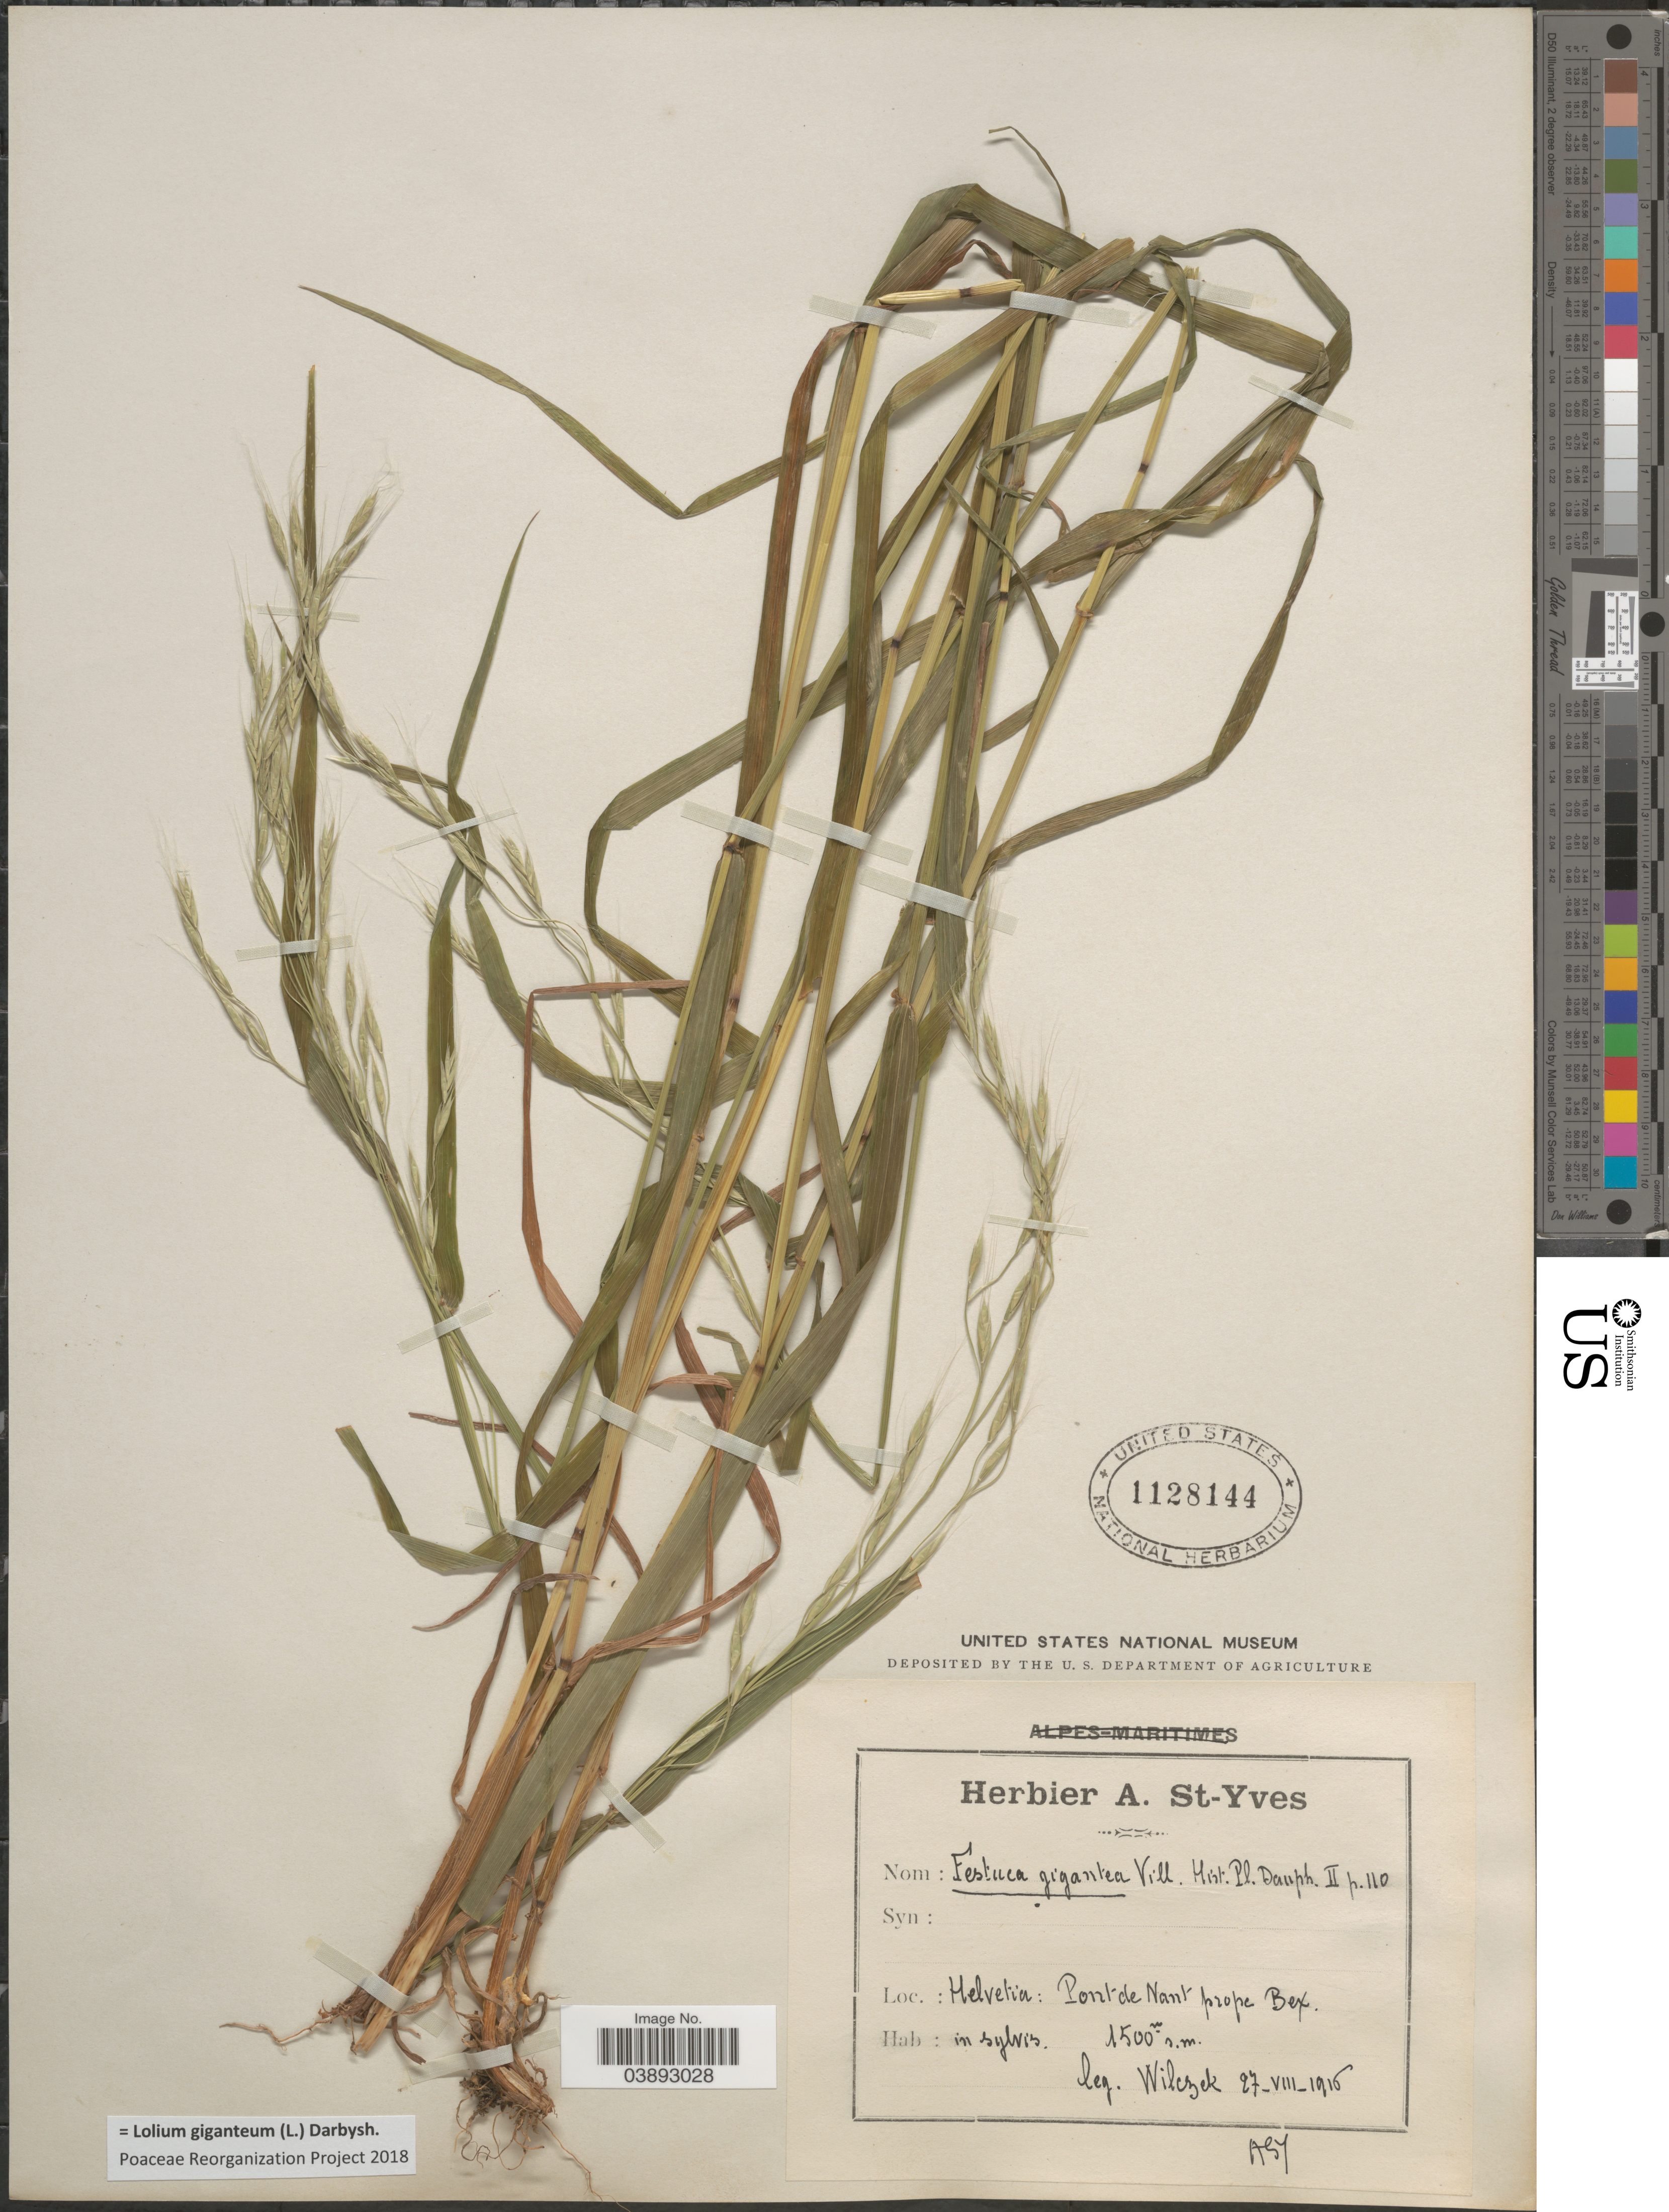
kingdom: Plantae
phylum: Tracheophyta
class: Liliopsida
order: Poales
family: Poaceae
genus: Lolium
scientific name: Lolium giganteum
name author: (L.) Darbysh.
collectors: Wilczek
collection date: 1916-08-27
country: Switzerland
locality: Helvetia: Pont de Nant prope Bex.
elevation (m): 1500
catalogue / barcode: US 1128144